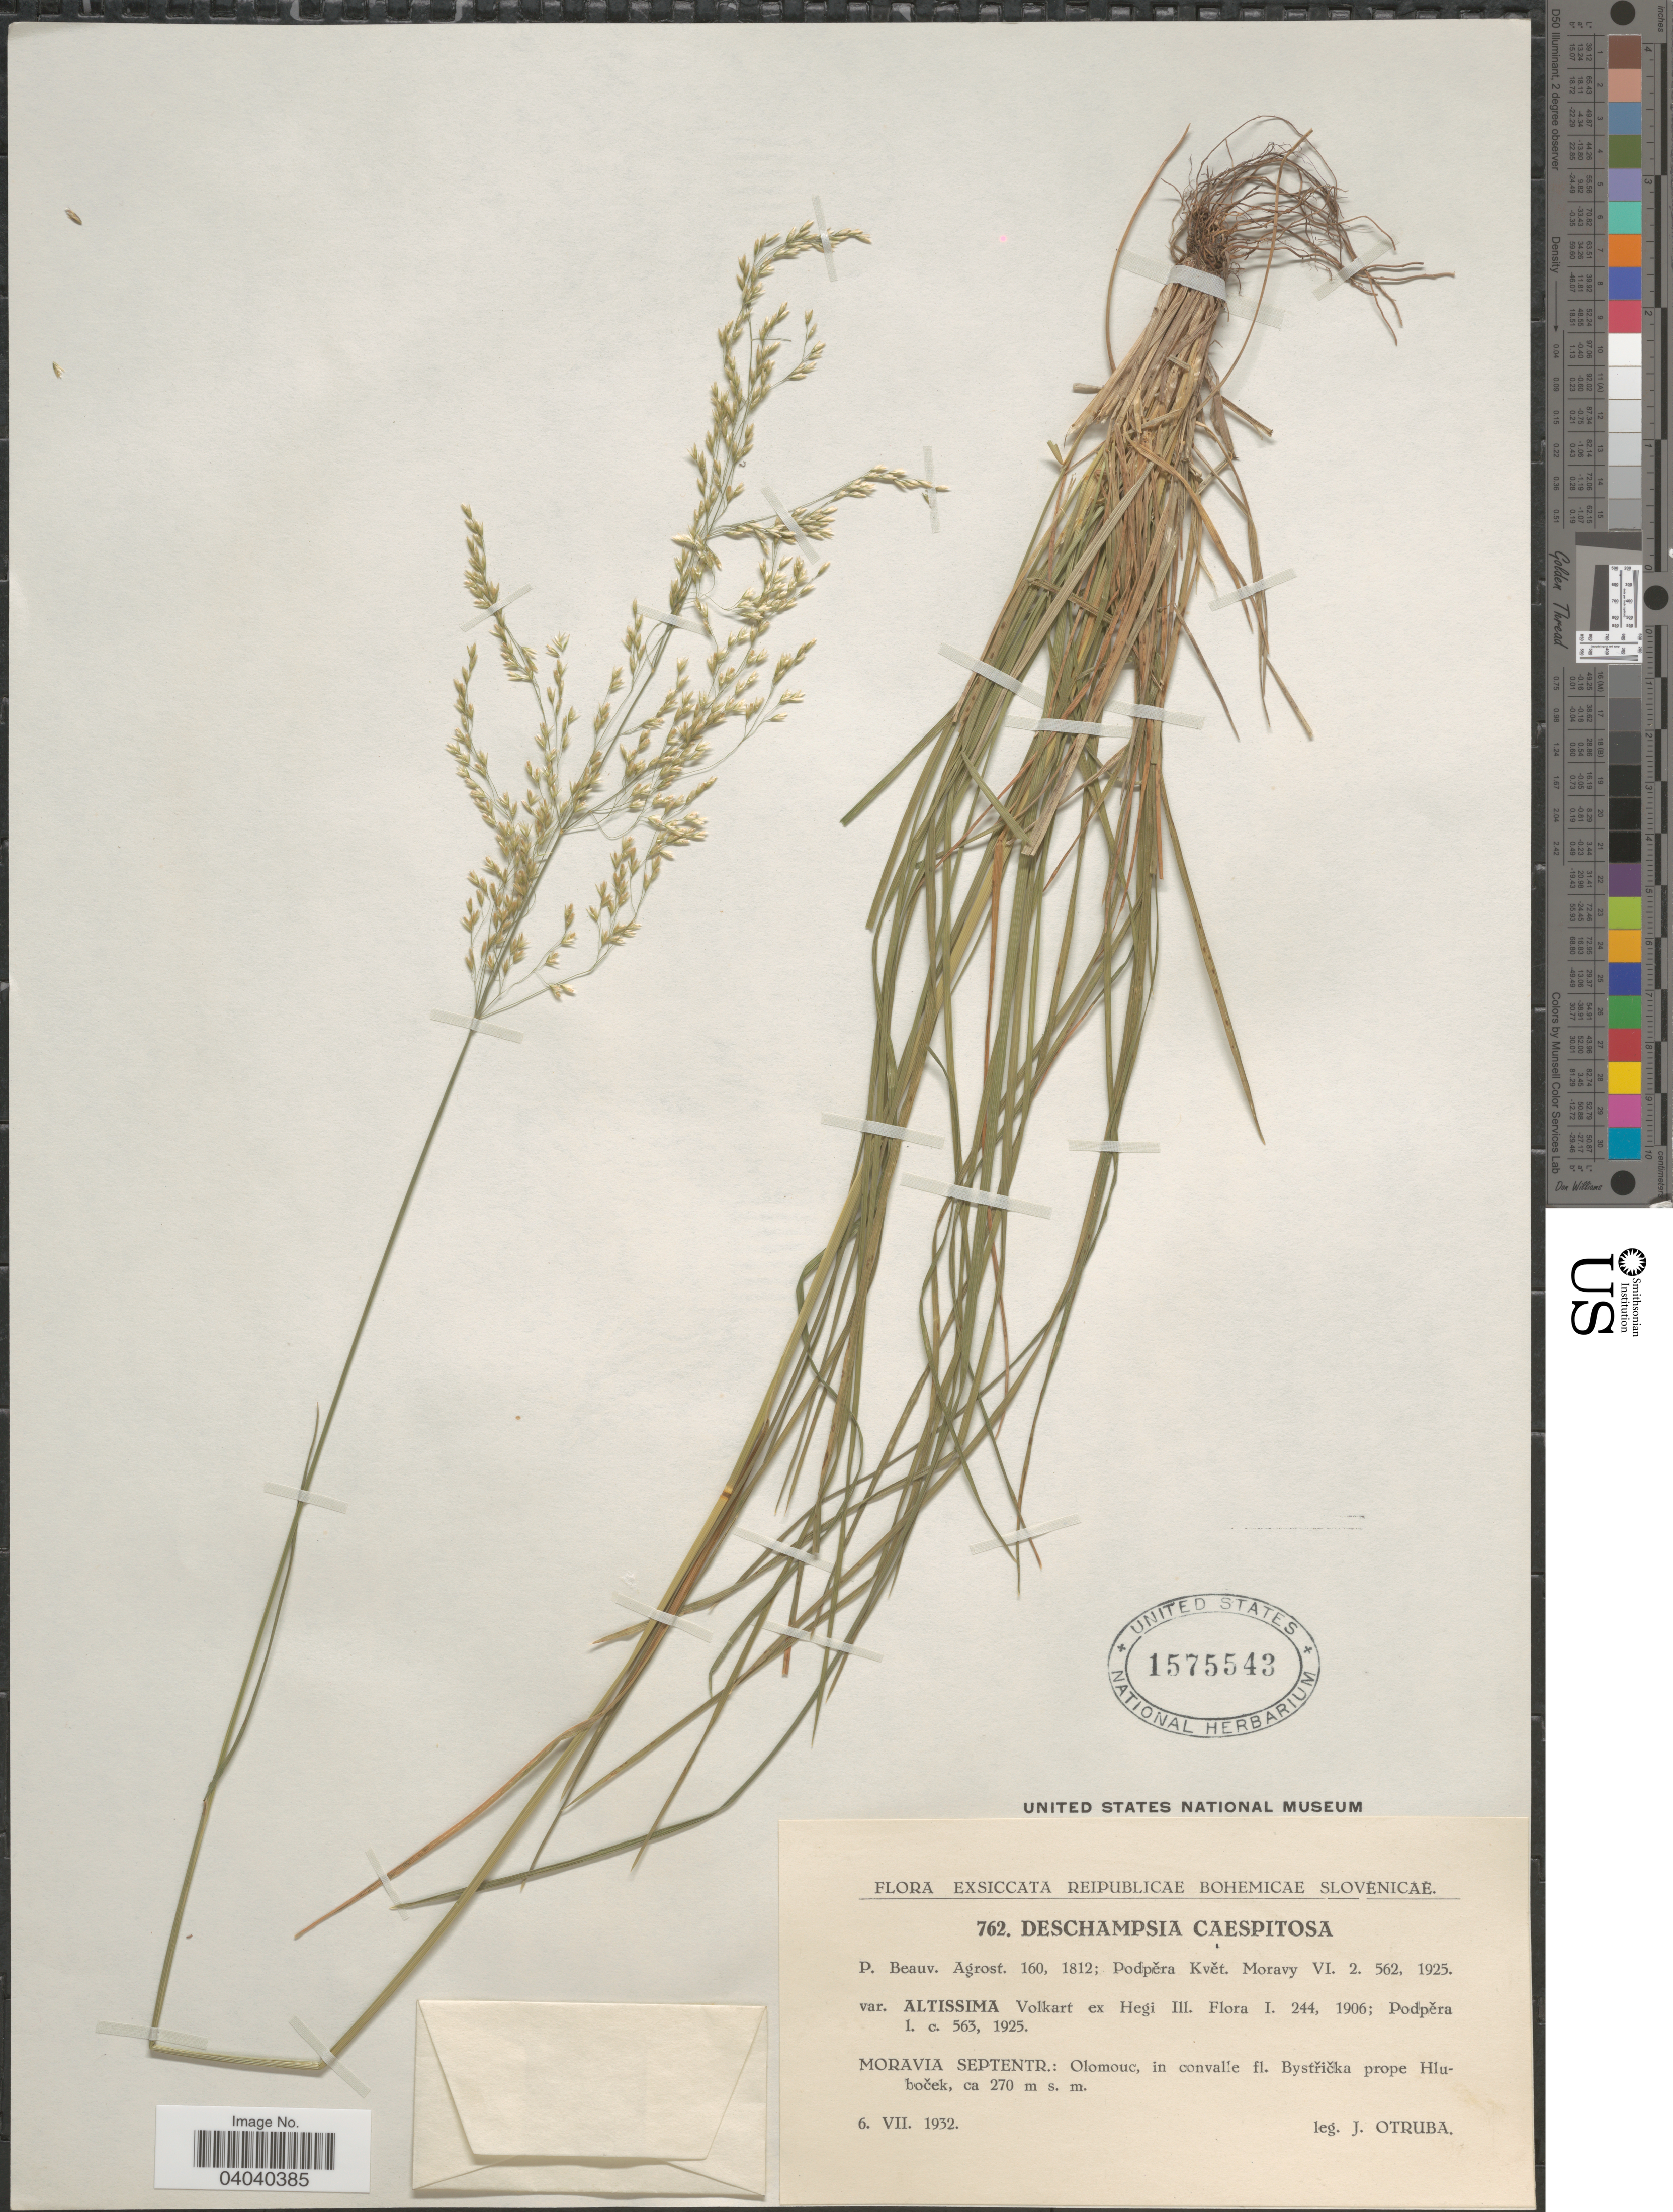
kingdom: Plantae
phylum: Tracheophyta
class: Liliopsida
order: Poales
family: Poaceae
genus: Deschampsia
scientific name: Deschampsia cespitosa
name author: (L.) P. Beauv.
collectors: J. Otruba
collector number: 762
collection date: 1932-07-06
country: Czechia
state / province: Olomouc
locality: Moravia Septentr.: in convalle fl. Bystřička prope Hluboček.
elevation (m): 270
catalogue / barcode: US 1575543